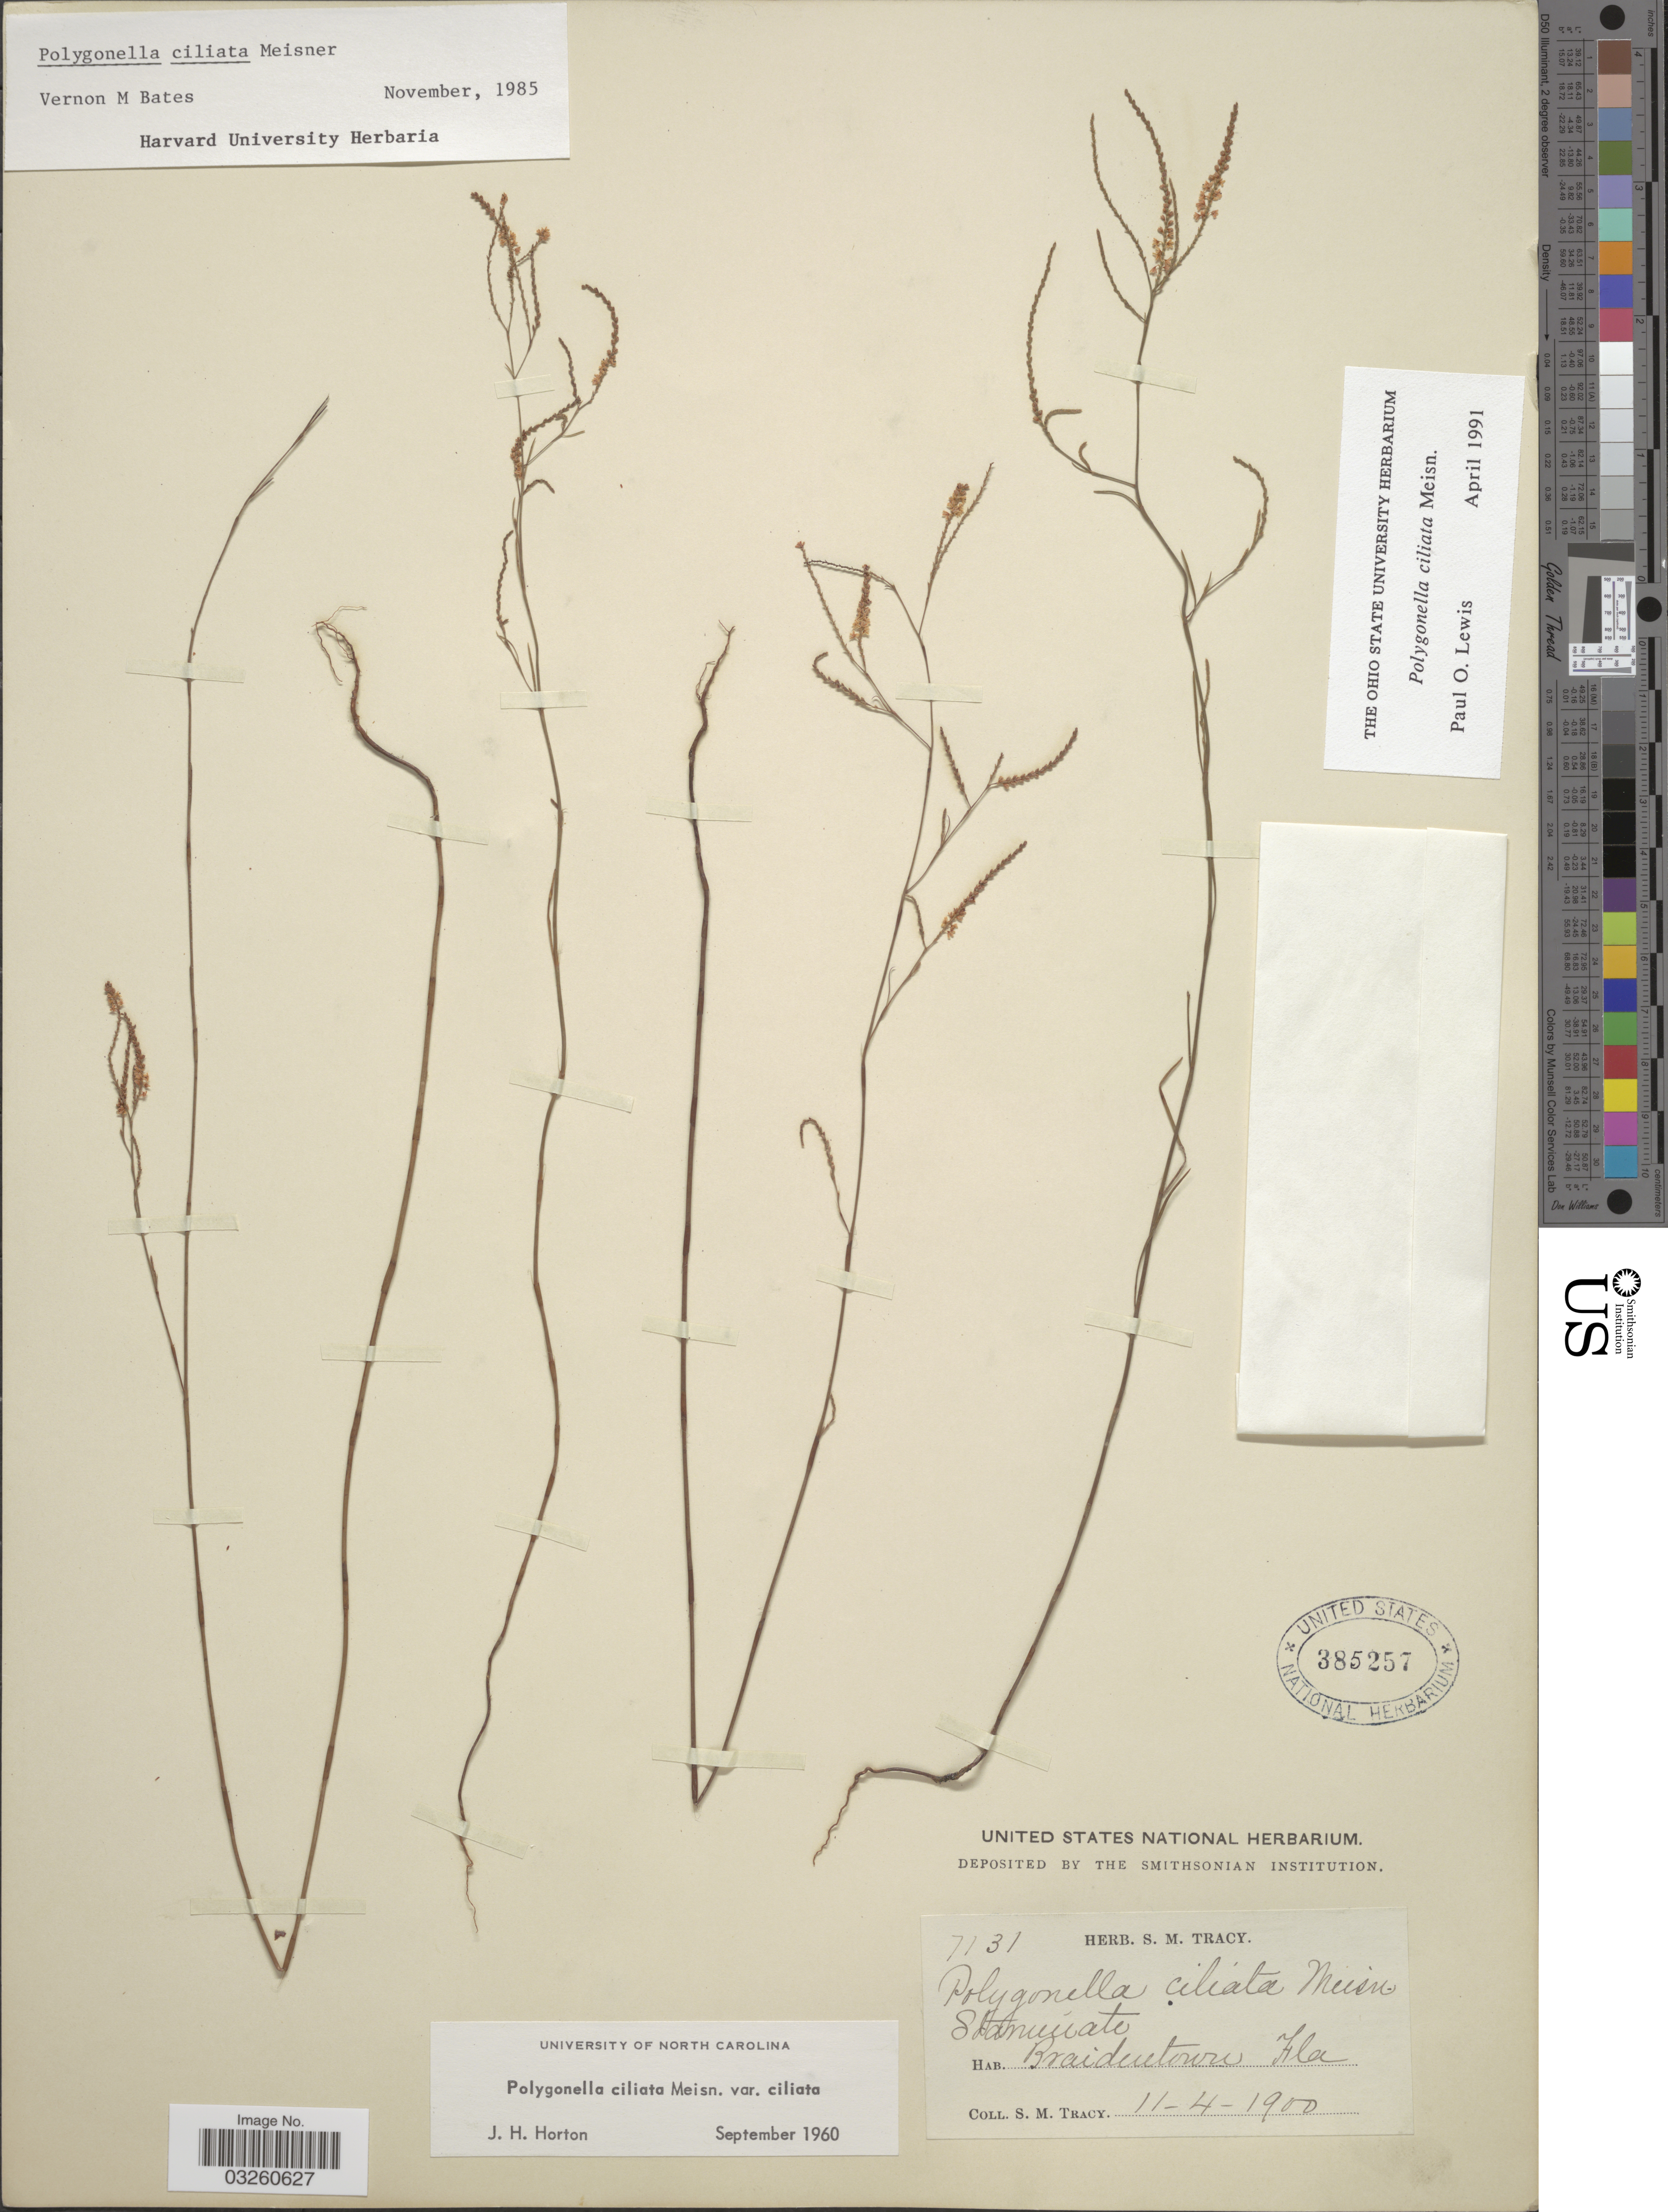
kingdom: Plantae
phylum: Tracheophyta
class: Magnoliopsida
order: Caryophyllales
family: Polygonaceae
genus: Polygonella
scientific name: Polygonella ciliata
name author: Meisn.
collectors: S. M. Tracy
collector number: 7131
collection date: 1900-11-04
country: United States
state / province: Florida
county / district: Manatee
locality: Braidentown (present day: Bradenton)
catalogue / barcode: US 385257